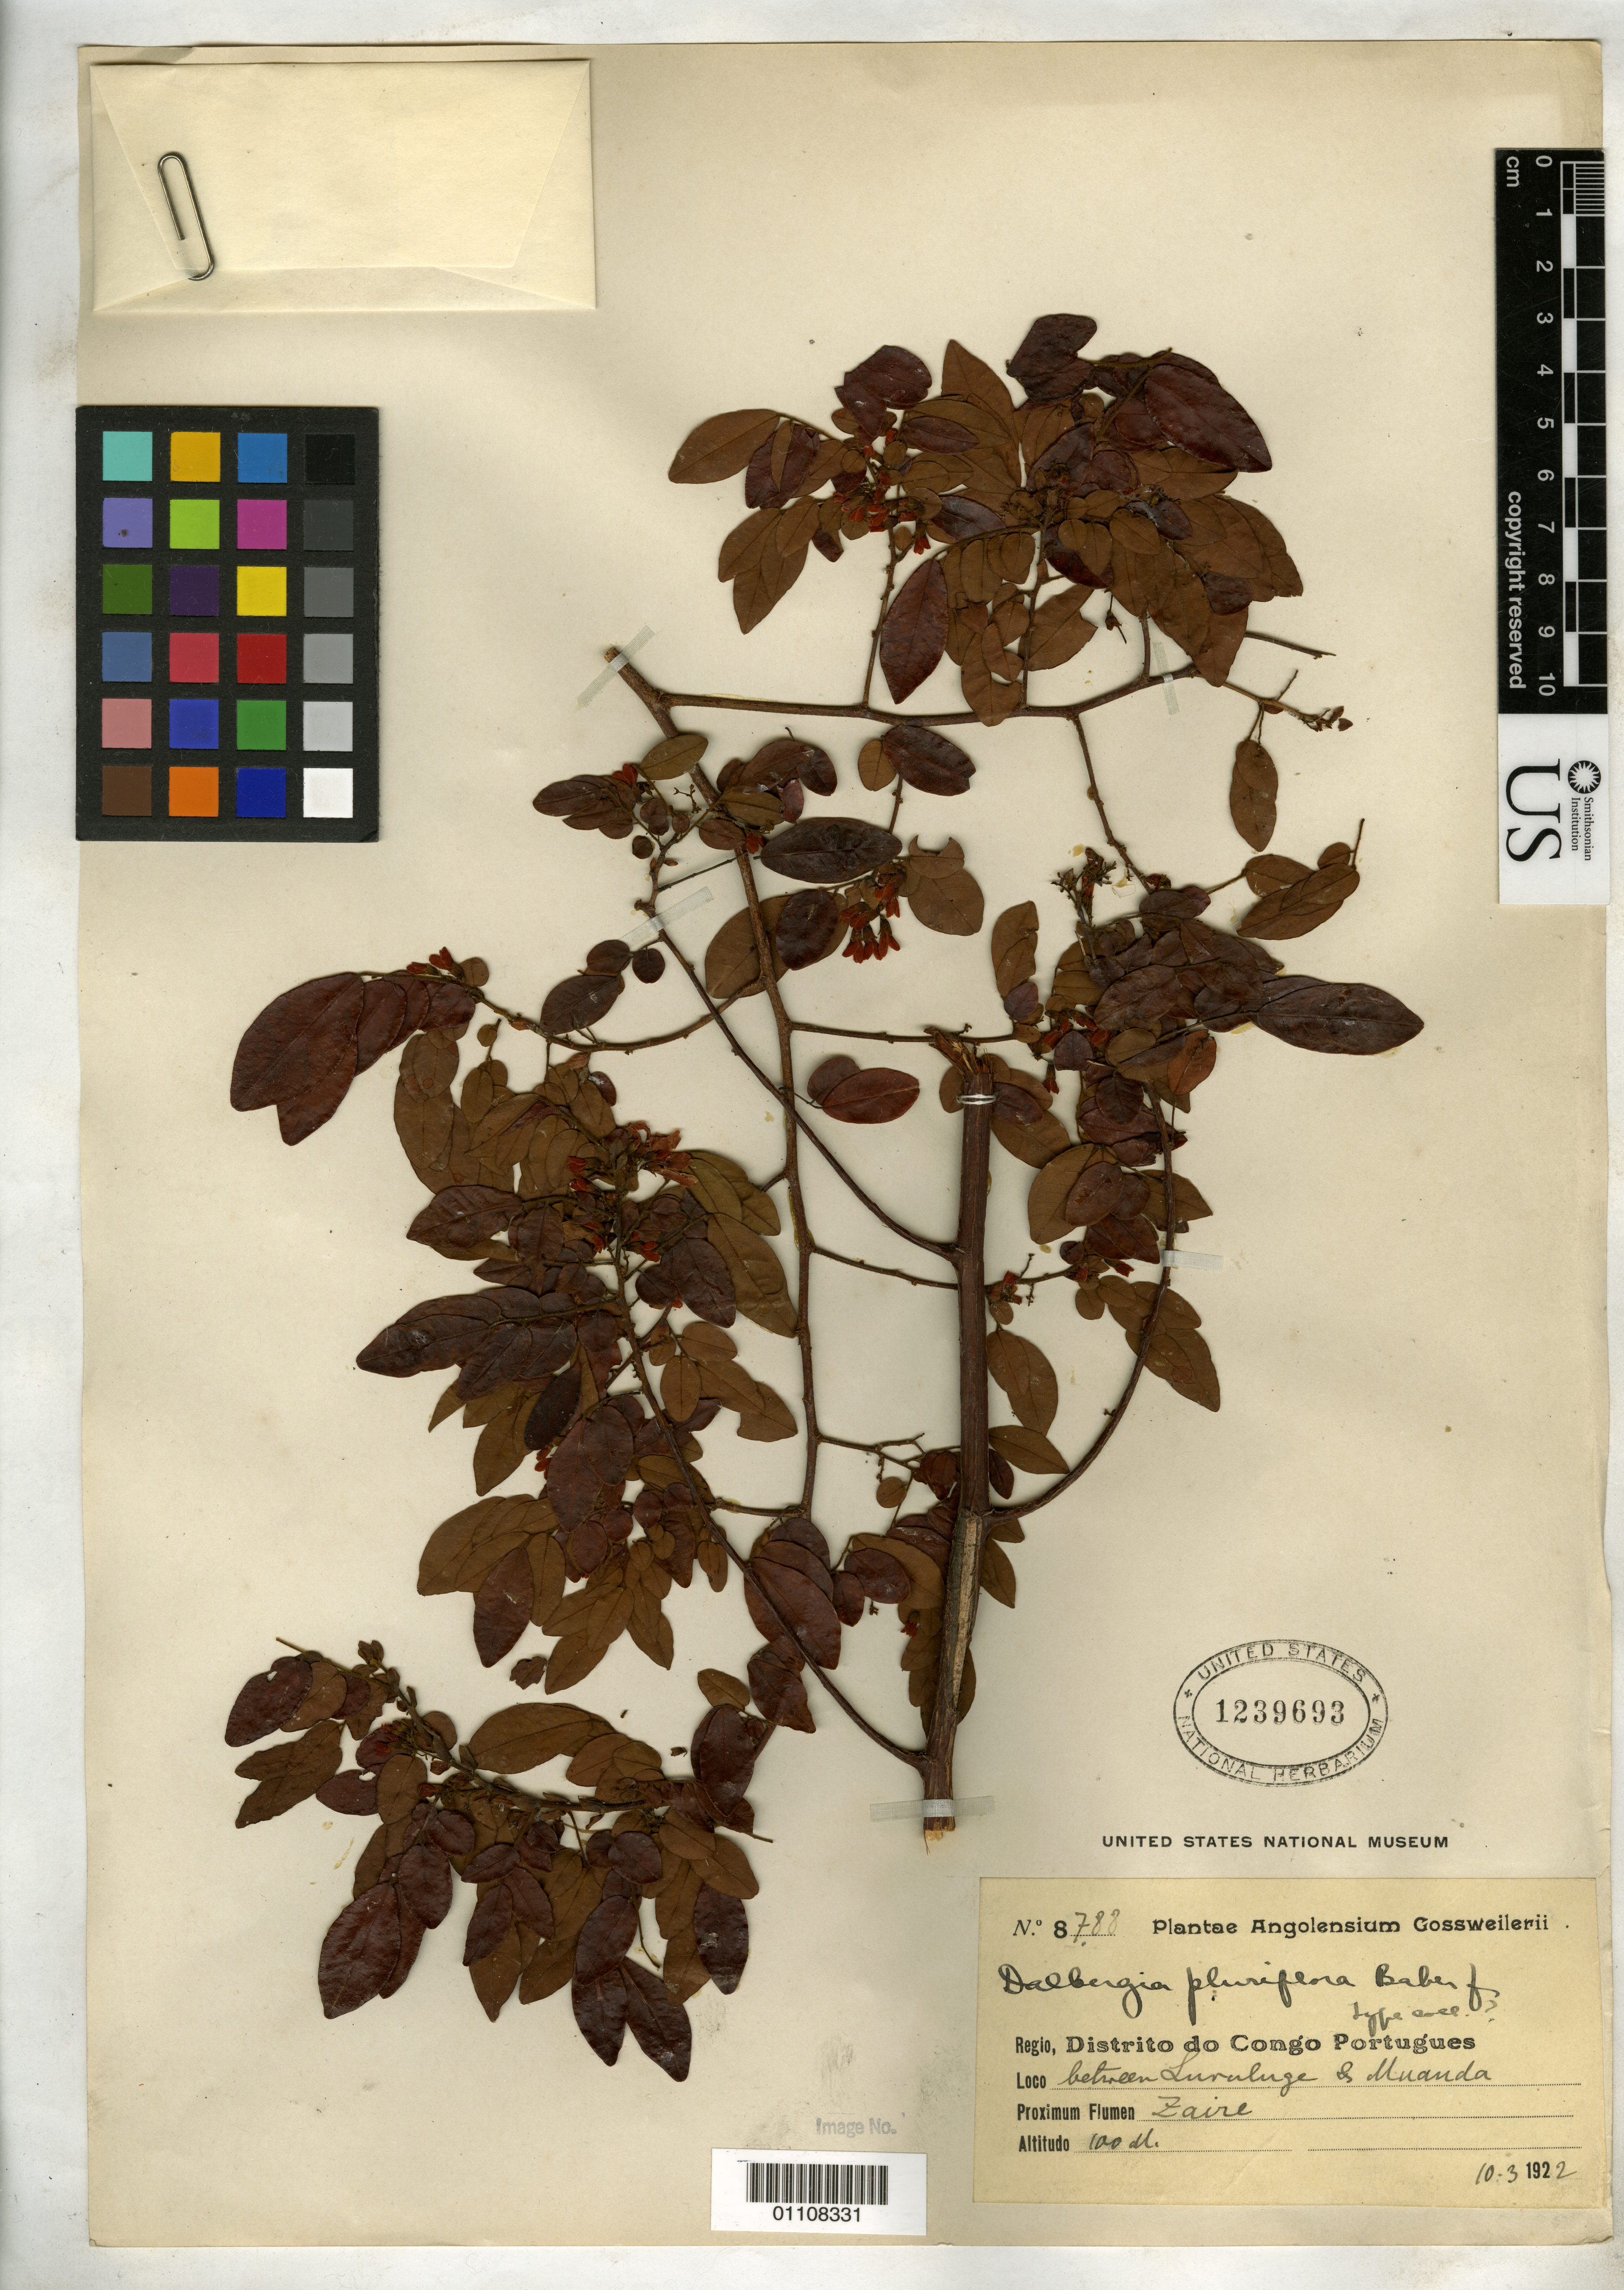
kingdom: Plantae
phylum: Tracheophyta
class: Magnoliopsida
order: Fabales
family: Fabaceae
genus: Dalbergia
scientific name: Dalbergia pluriflora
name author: Baker f.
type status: Syntype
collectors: J. Gossweiler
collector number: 788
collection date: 1922-03-10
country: Angola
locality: Between Luruluge and Muanda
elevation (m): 100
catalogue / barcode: US 1239693